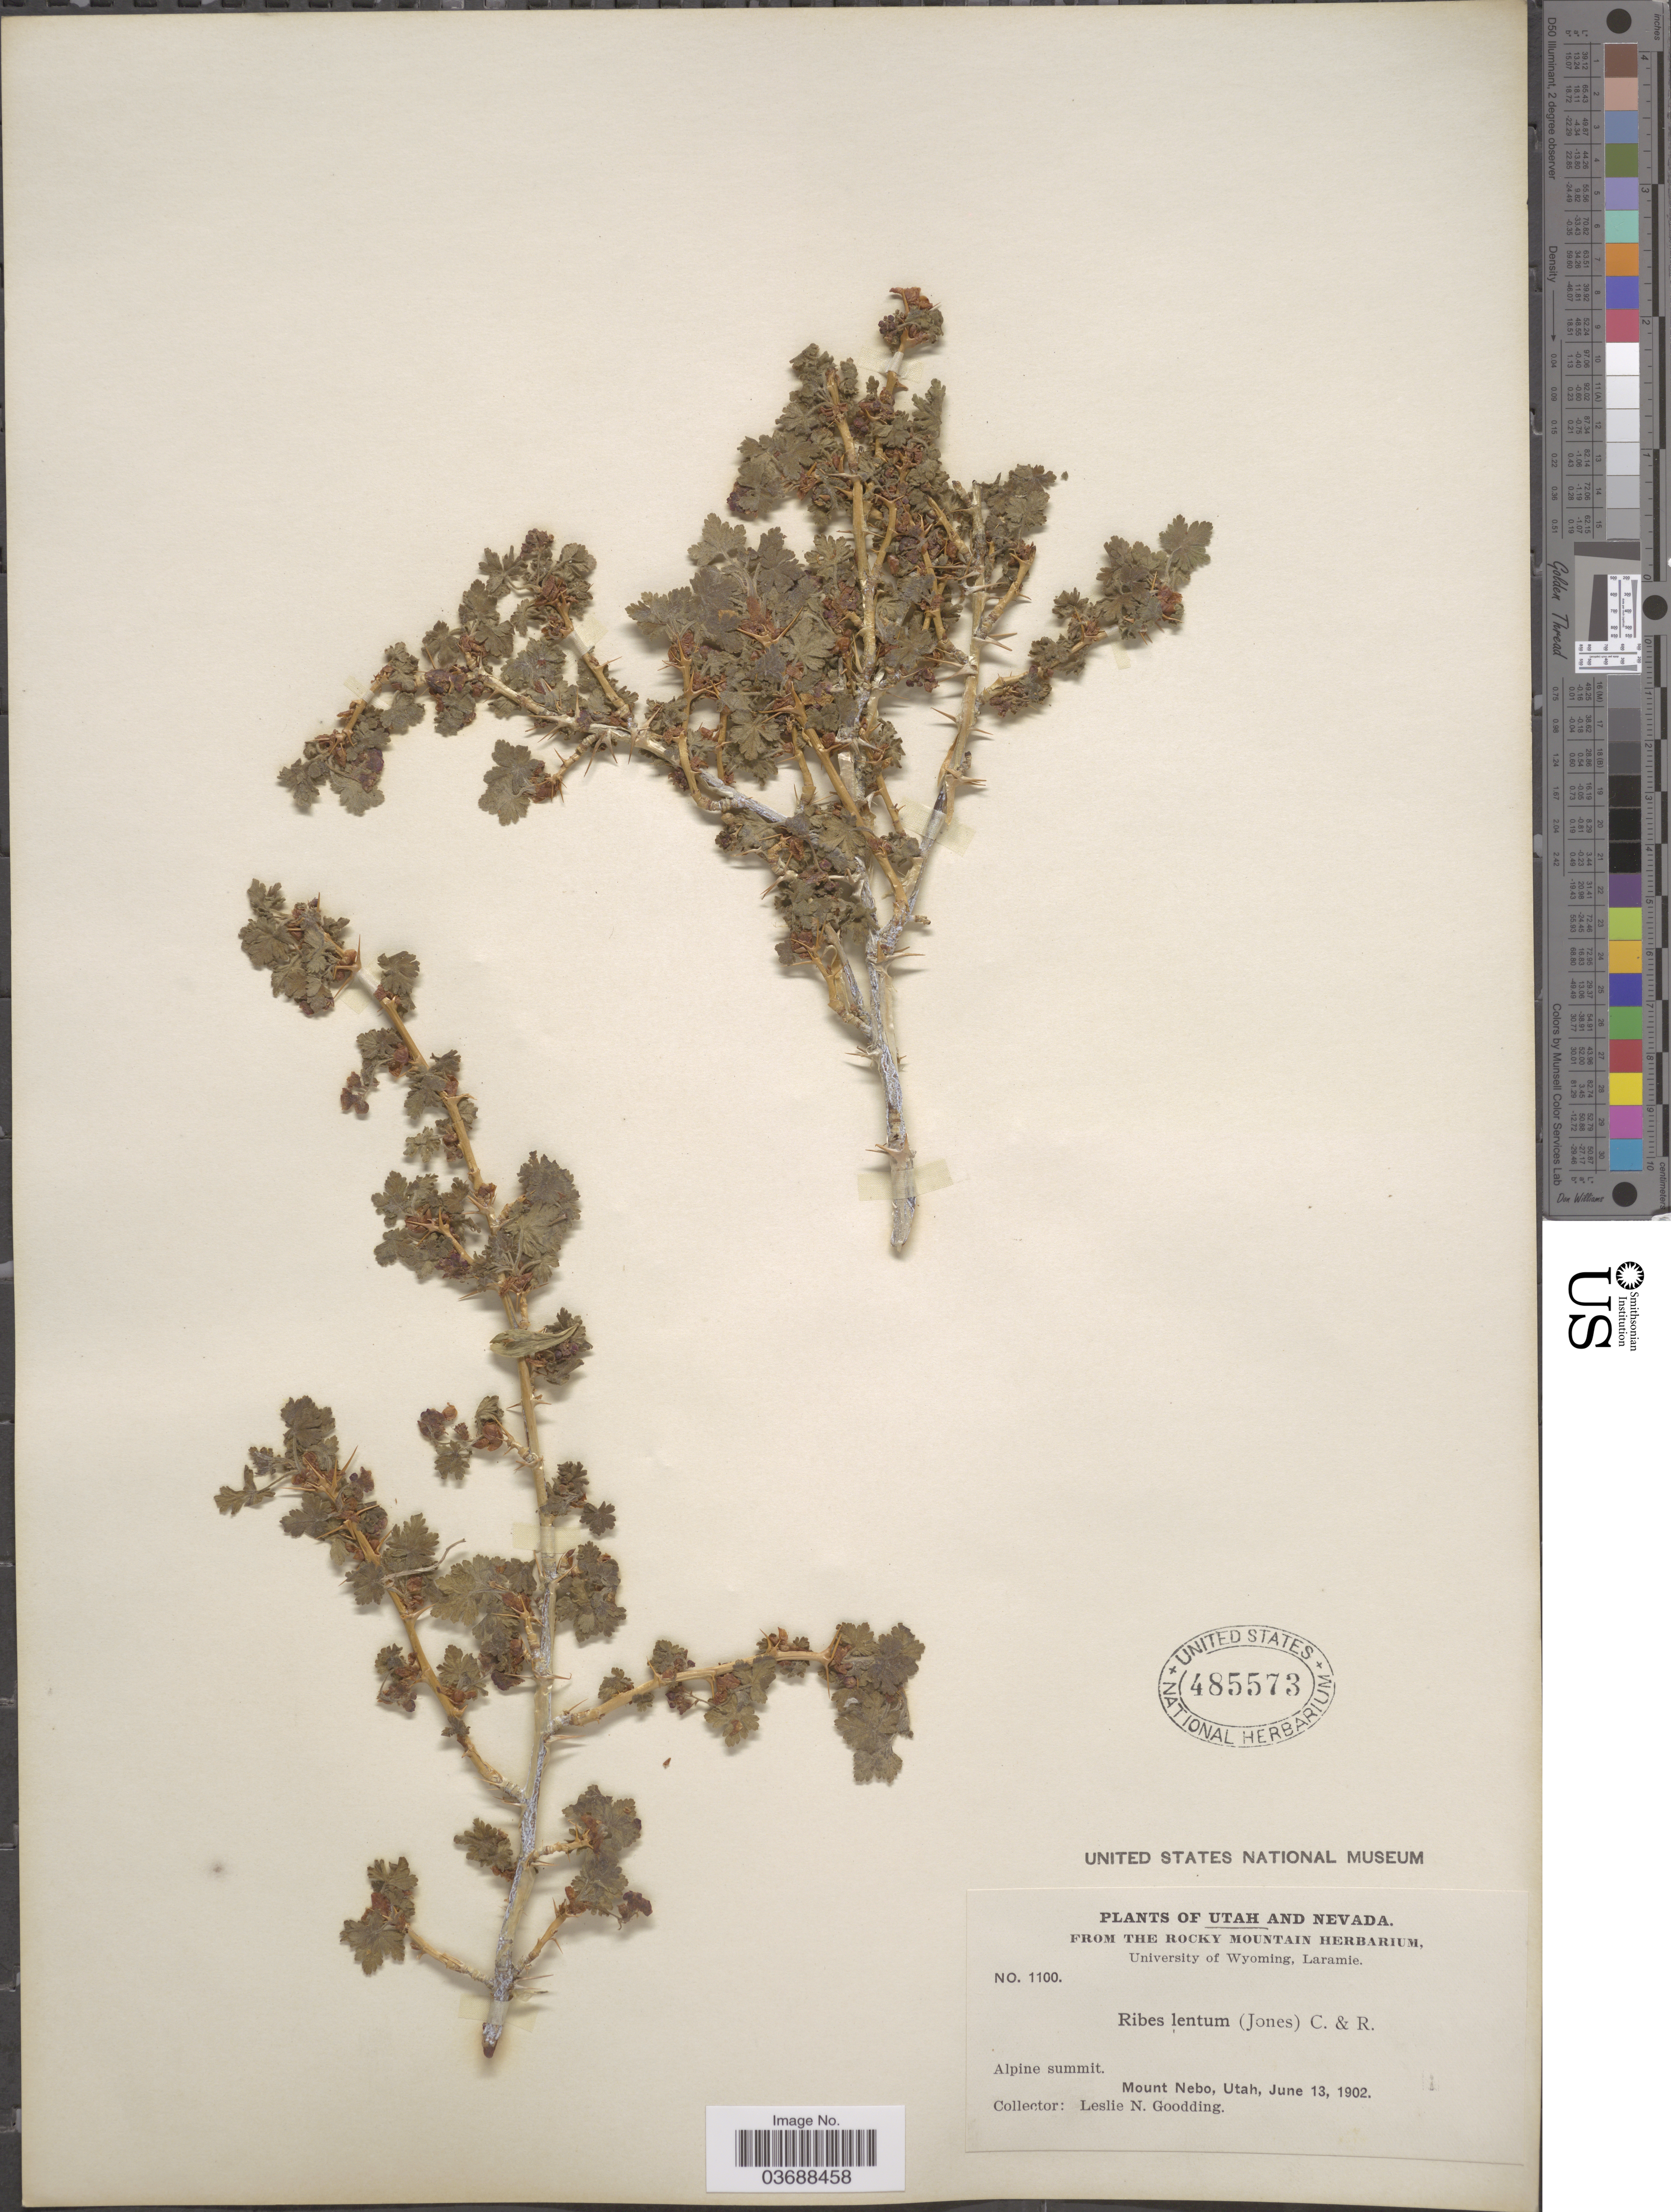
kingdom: Plantae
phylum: Tracheophyta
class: Magnoliopsida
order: Saxifragales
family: Grossulariaceae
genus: Ribes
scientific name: Ribes montigenum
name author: McClatchie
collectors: L. N. Goodding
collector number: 1100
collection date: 1902-06-13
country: United States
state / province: Utah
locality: Mount Nebo.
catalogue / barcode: US 485573